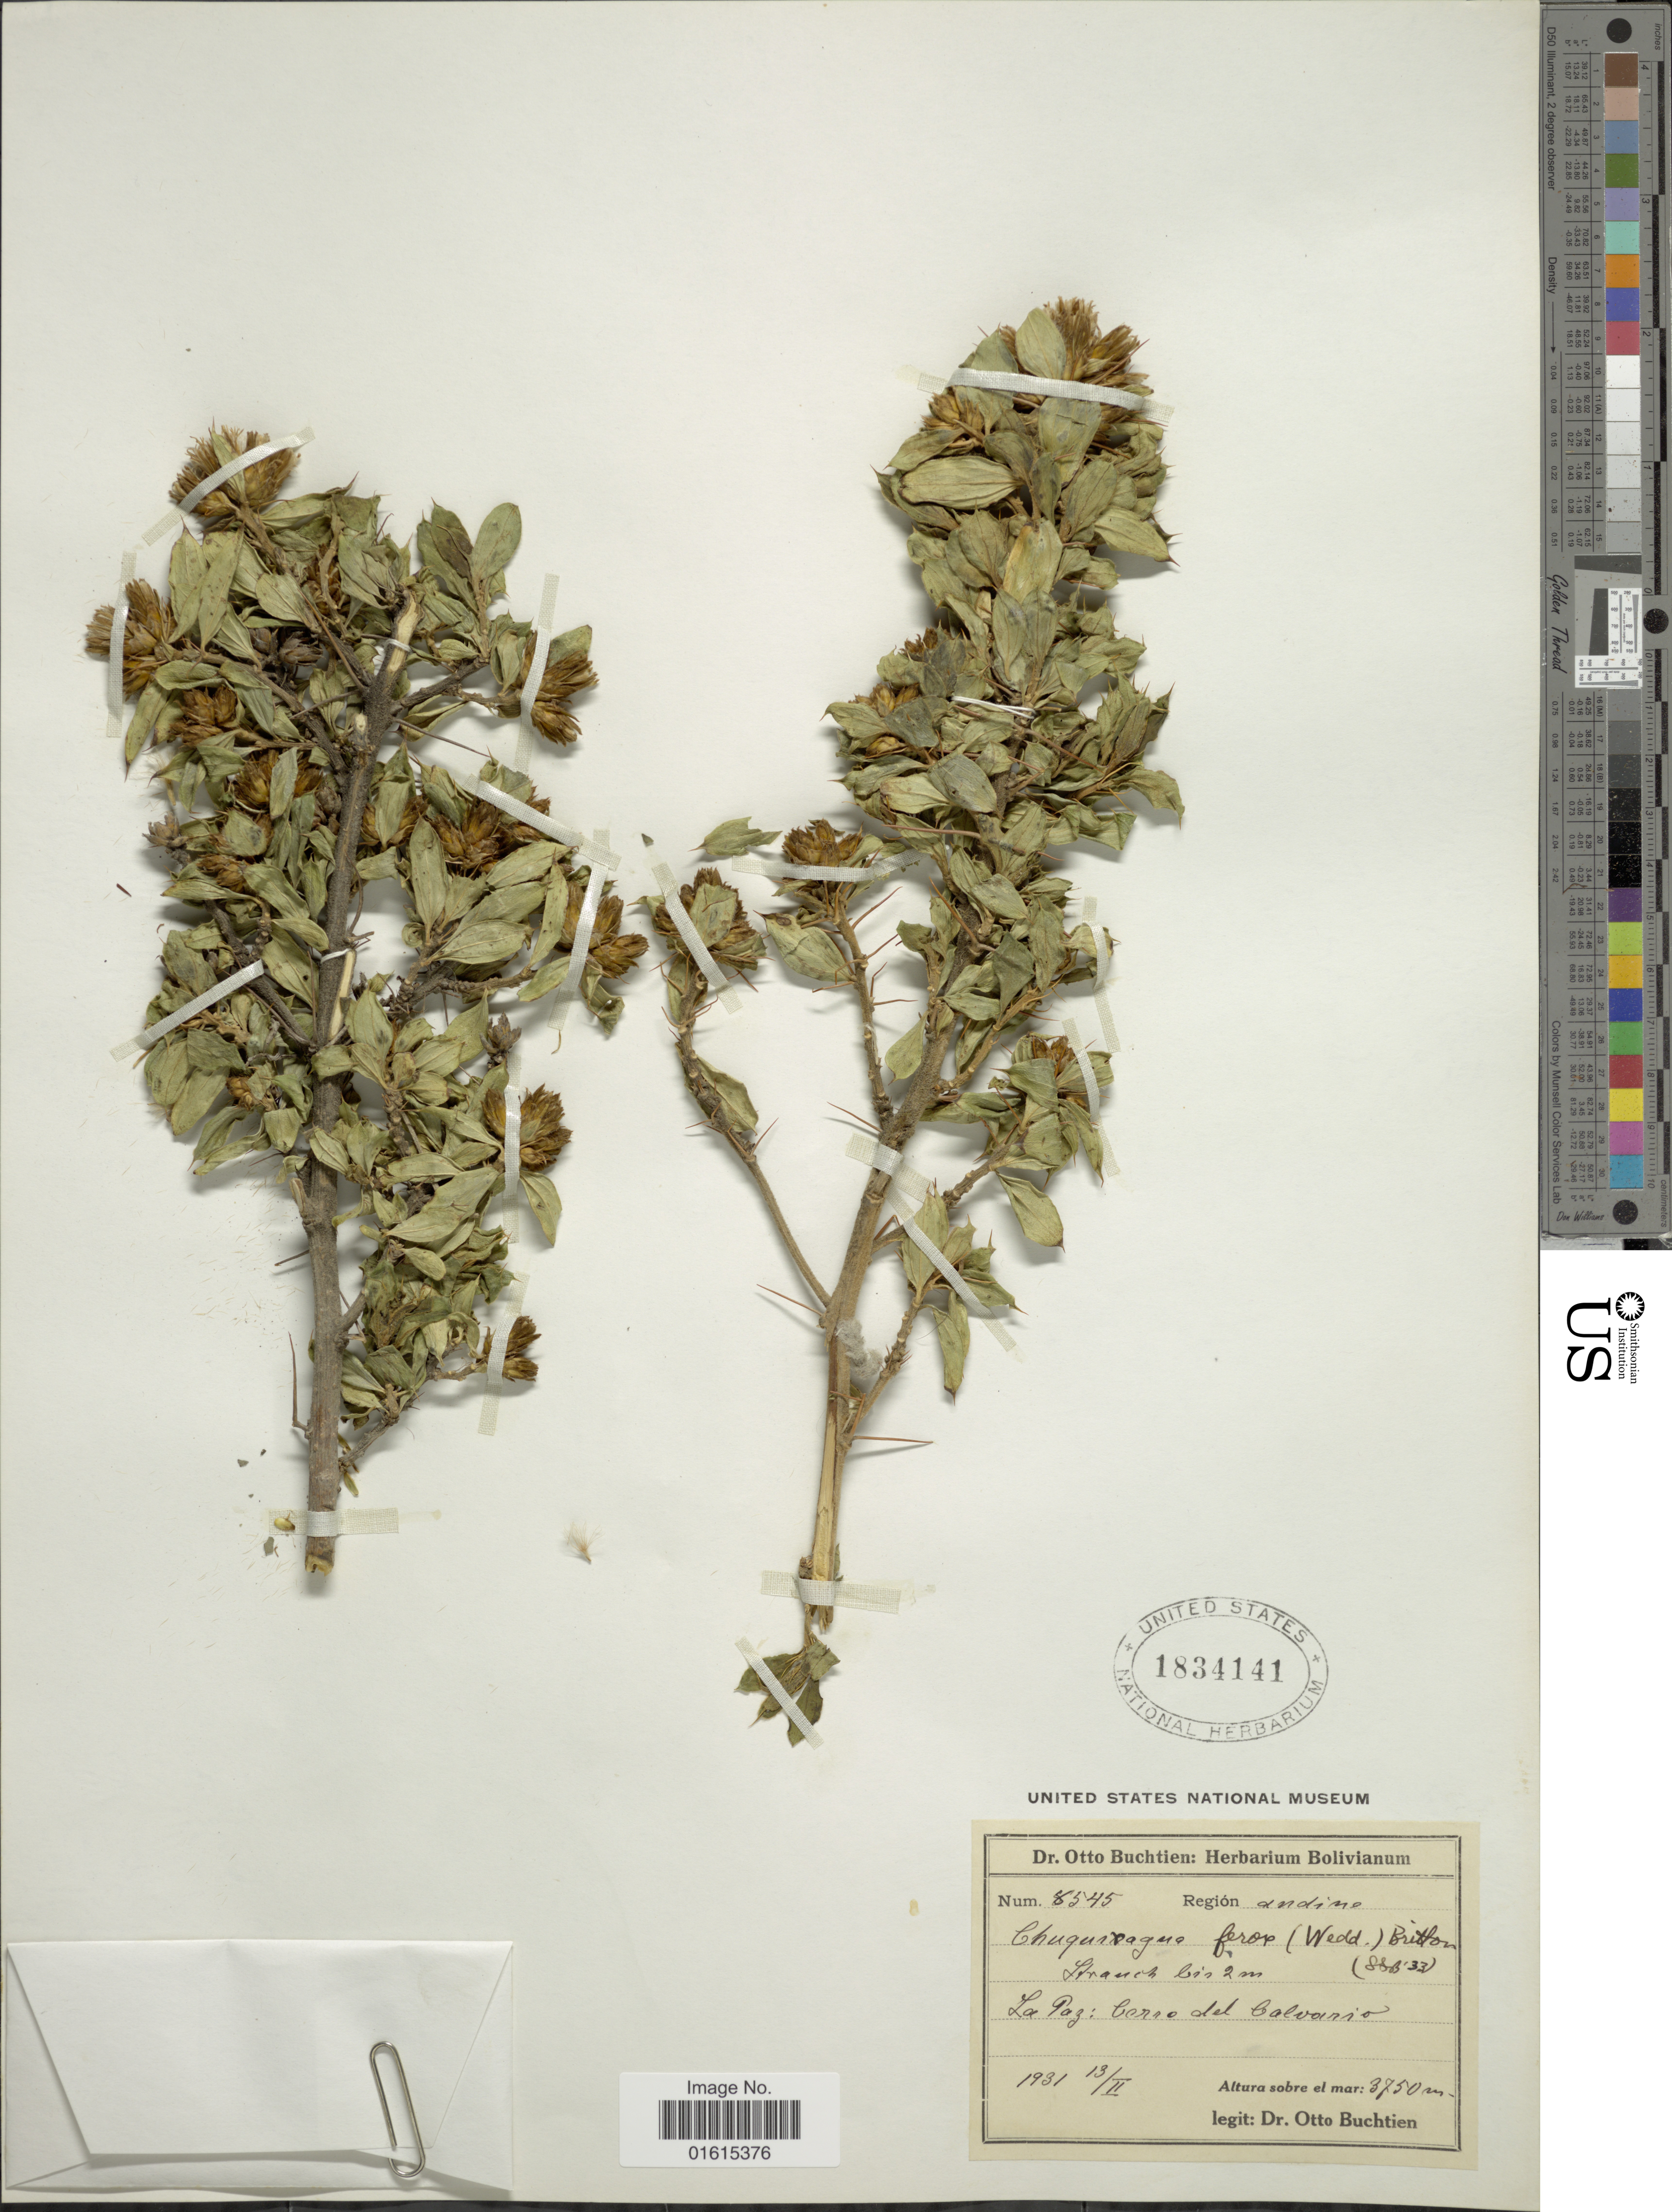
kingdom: Plantae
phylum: Tracheophyta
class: Magnoliopsida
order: Asterales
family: Asteraceae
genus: Dasyphyllum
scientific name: Dasyphyllum ferox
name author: (Wedd.) Cabrera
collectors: O. Buchtien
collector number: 8545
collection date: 1931-02-13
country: Bolivia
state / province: La Paz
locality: La Paz, Cerro del Calvario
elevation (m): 3750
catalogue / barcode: US 1834141